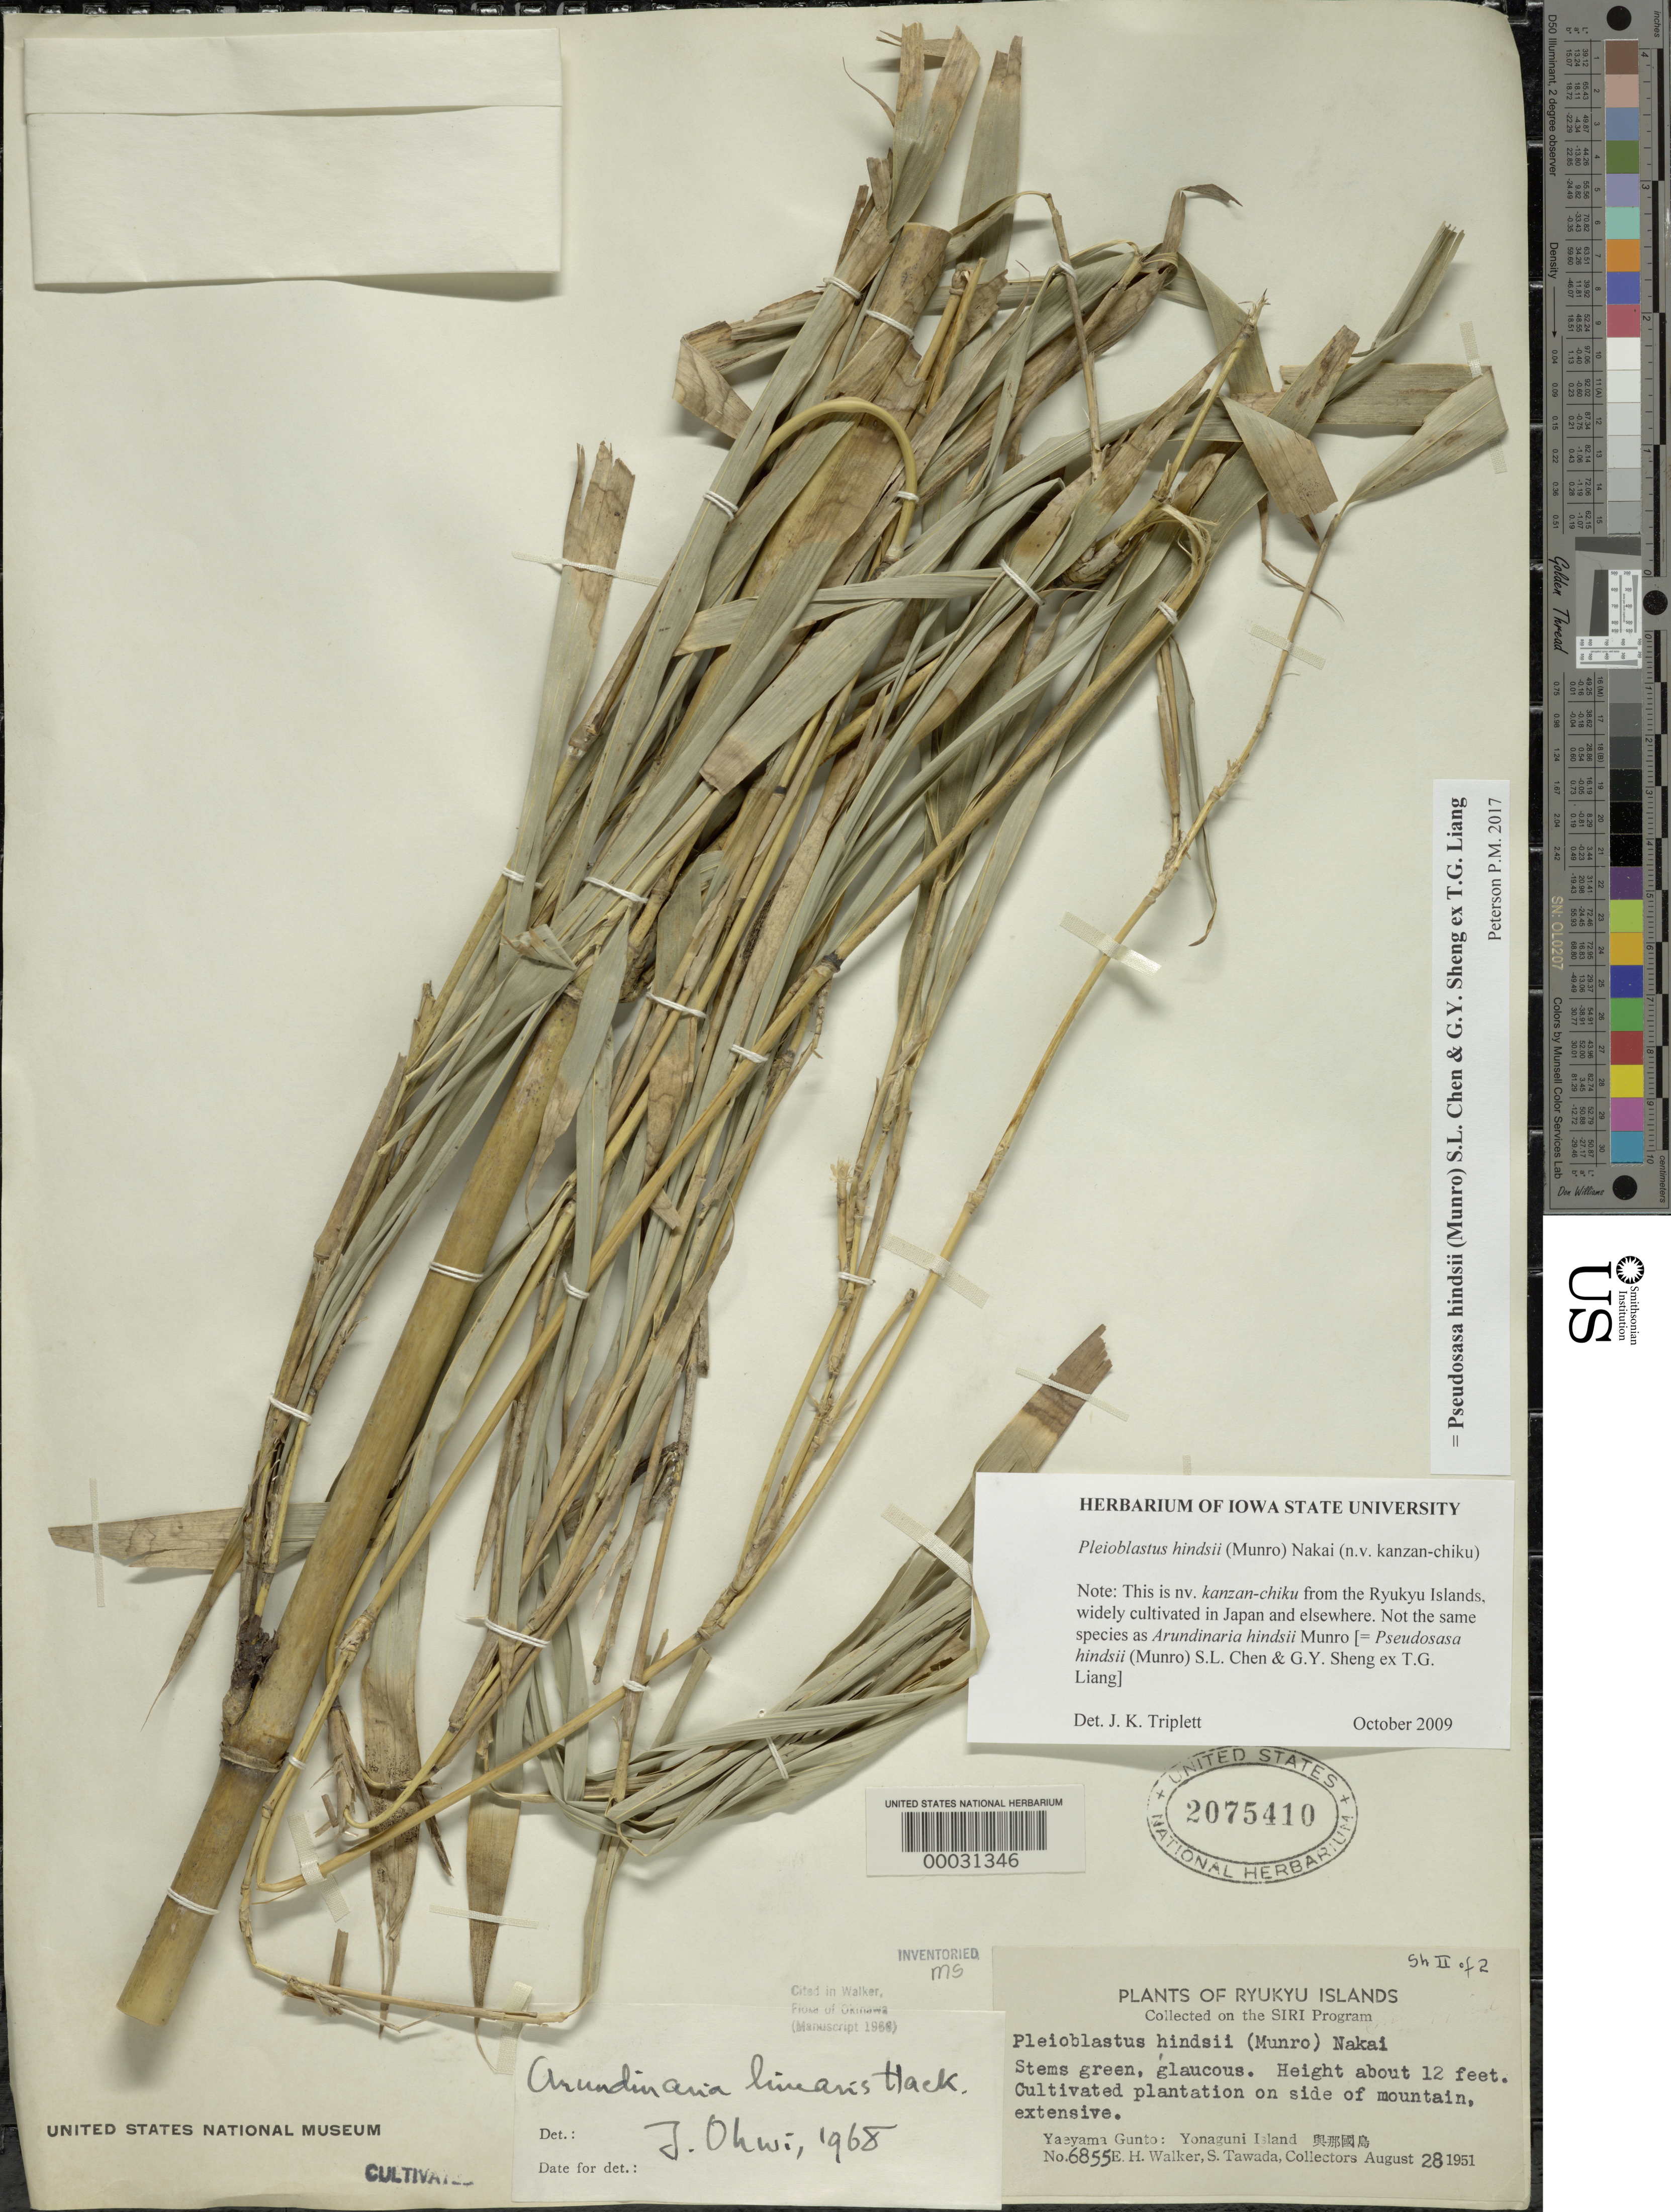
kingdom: Plantae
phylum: Tracheophyta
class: Liliopsida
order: Poales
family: Poaceae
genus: Pseudosasa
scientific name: Pseudosasa hindsii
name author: (Munro) S.L. Chen & G.Y. Sheng ex T.G. Liang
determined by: Poaceae Reorganization Project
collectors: E. H. Walker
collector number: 6855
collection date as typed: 28 Aug 1951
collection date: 1951-08-28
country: Japan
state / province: Okinawa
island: Yonaguni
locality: Yaeyama Gunto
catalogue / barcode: US 2075410